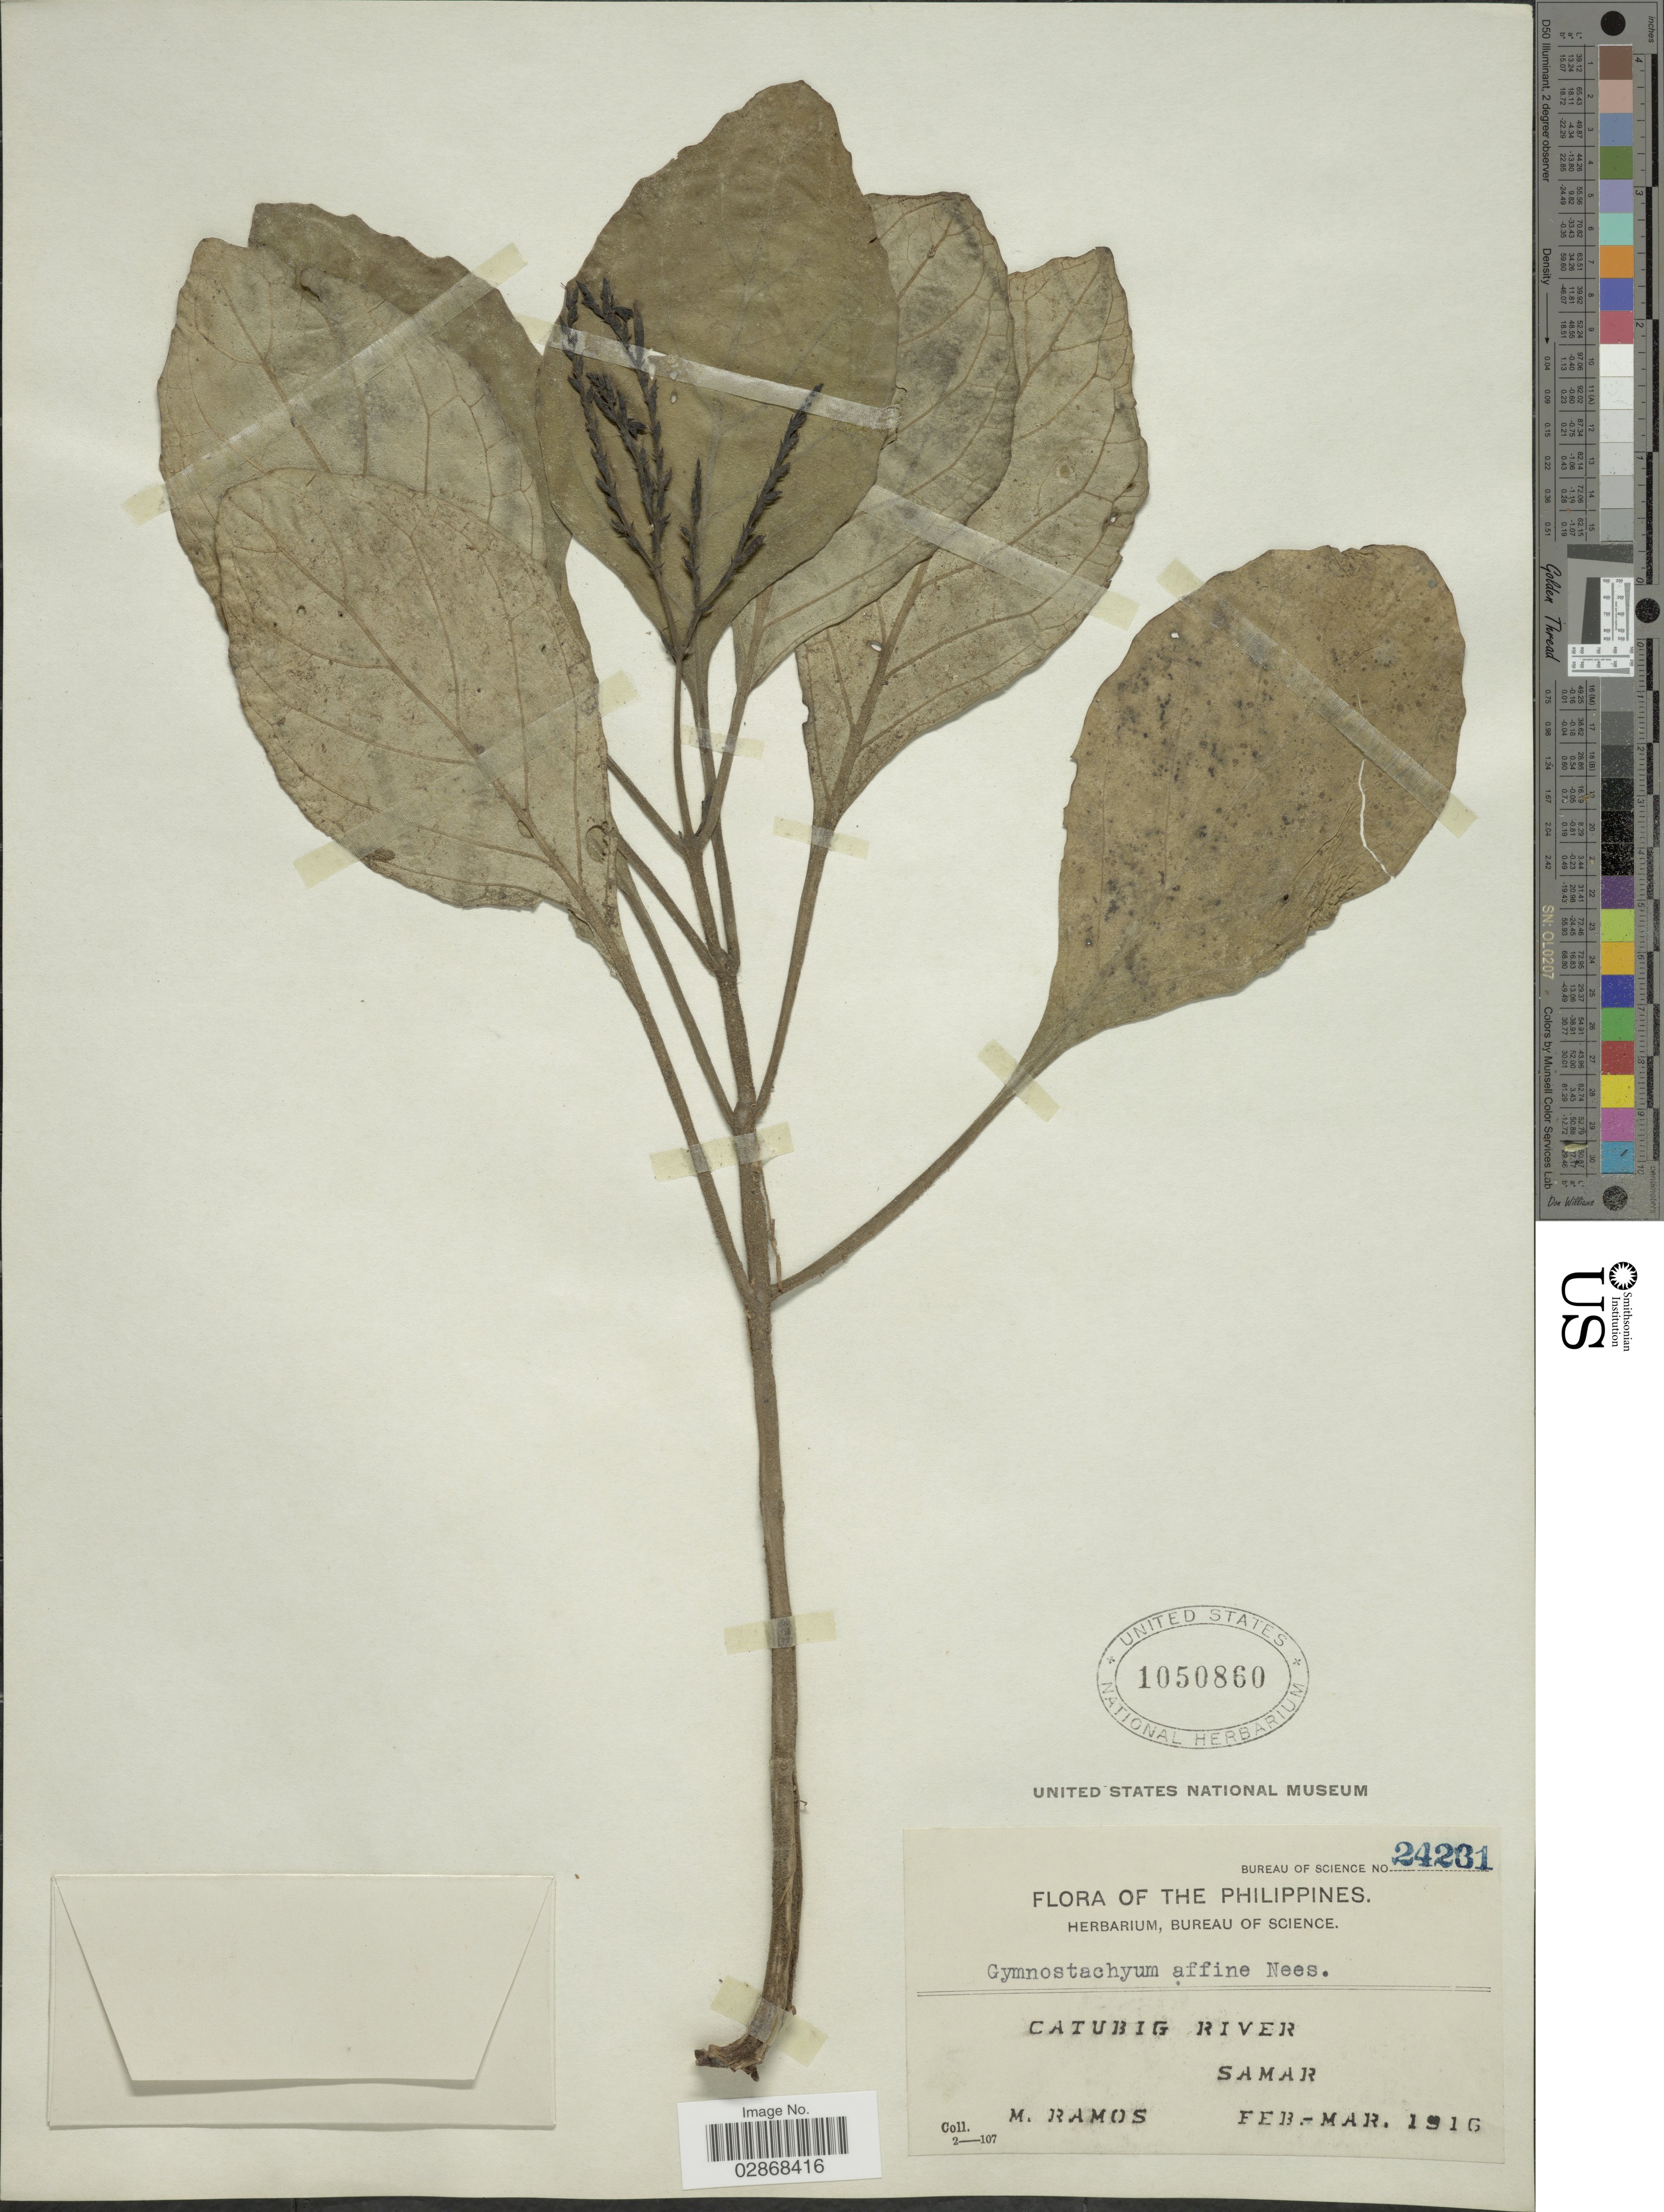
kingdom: Plantae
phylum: Tracheophyta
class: Magnoliopsida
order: Lamiales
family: Acanthaceae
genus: Gymnostachyum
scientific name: Gymnostachyum affine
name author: Nees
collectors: M. Ramos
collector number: Bureau of Science 24231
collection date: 1916-02/1916-03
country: Philippines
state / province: Eastern Visayas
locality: Catubig River. Samar.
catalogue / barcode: US 1050860